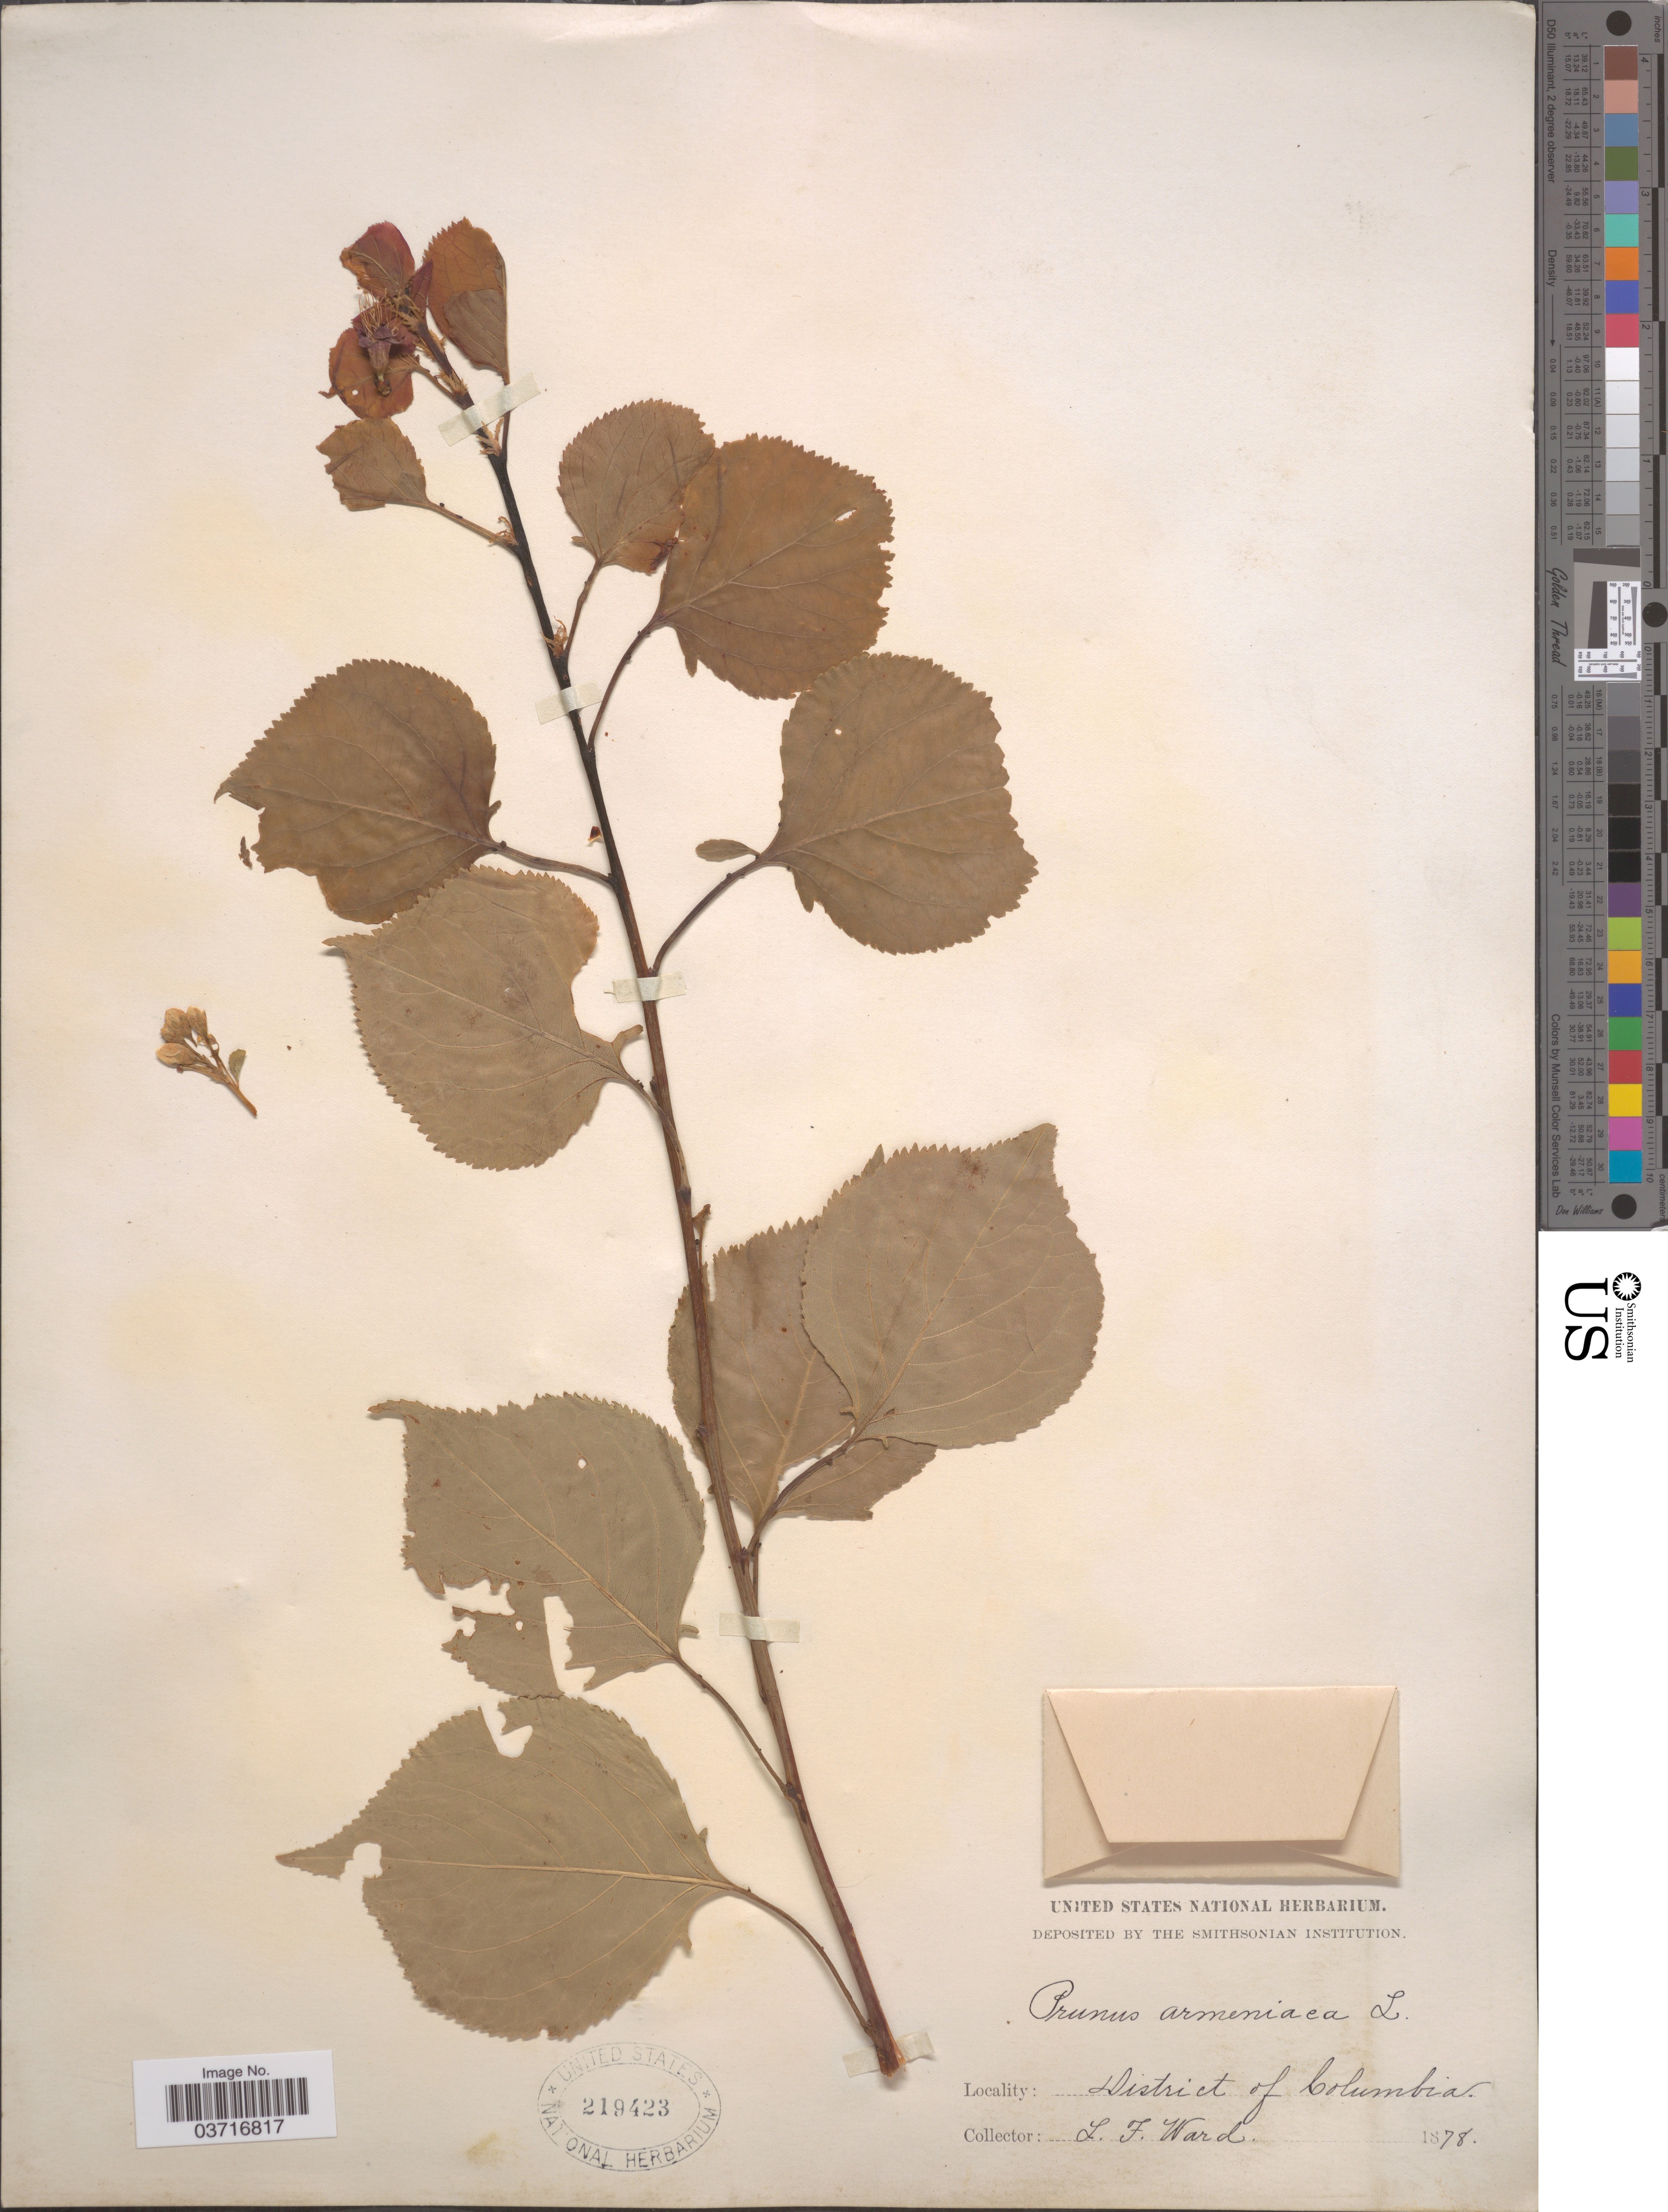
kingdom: Plantae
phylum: Tracheophyta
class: Magnoliopsida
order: Rosales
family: Rosaceae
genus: Prunus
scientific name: Prunus armeniaca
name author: L.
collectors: L. Ward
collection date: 1878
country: United States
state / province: District of Columbia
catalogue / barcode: US 219423